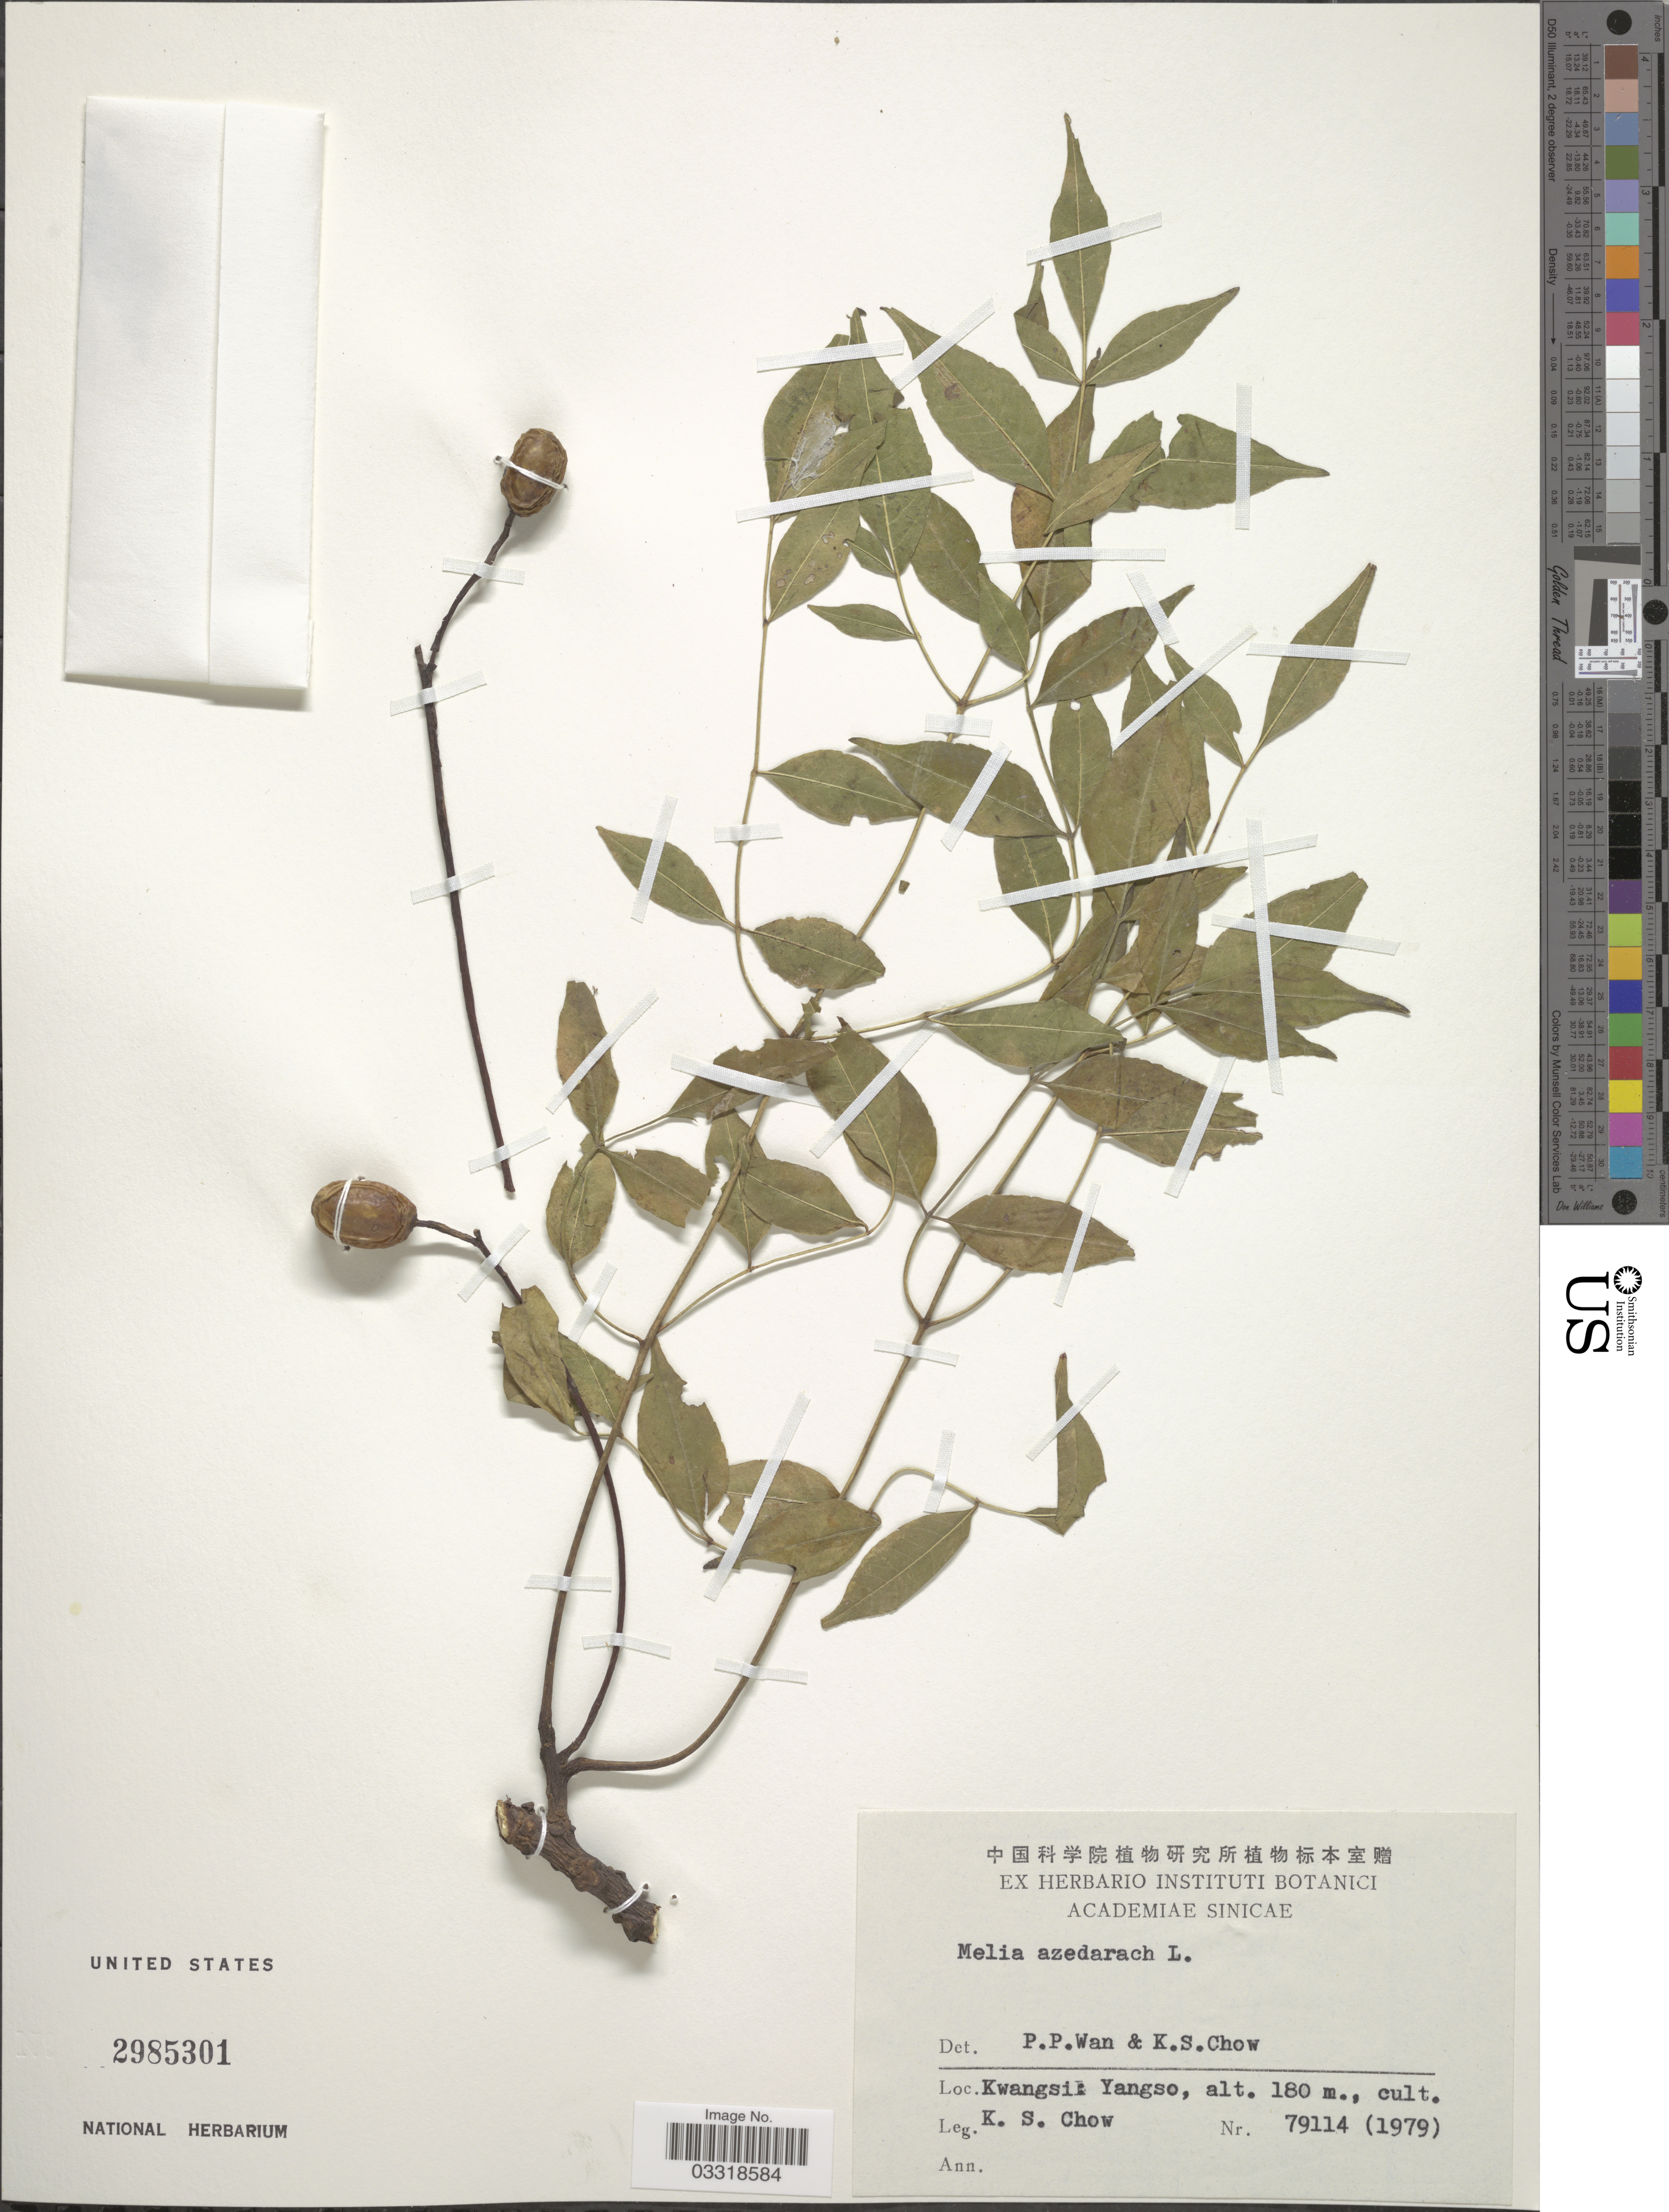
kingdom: Plantae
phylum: Tracheophyta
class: Magnoliopsida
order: Sapindales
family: Meliaceae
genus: Melia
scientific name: Melia azedarach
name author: L.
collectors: K. S. Chow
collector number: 79114 (1979)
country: China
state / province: Guangxi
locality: Kwangsi : Yangso.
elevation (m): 180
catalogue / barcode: US 2985301